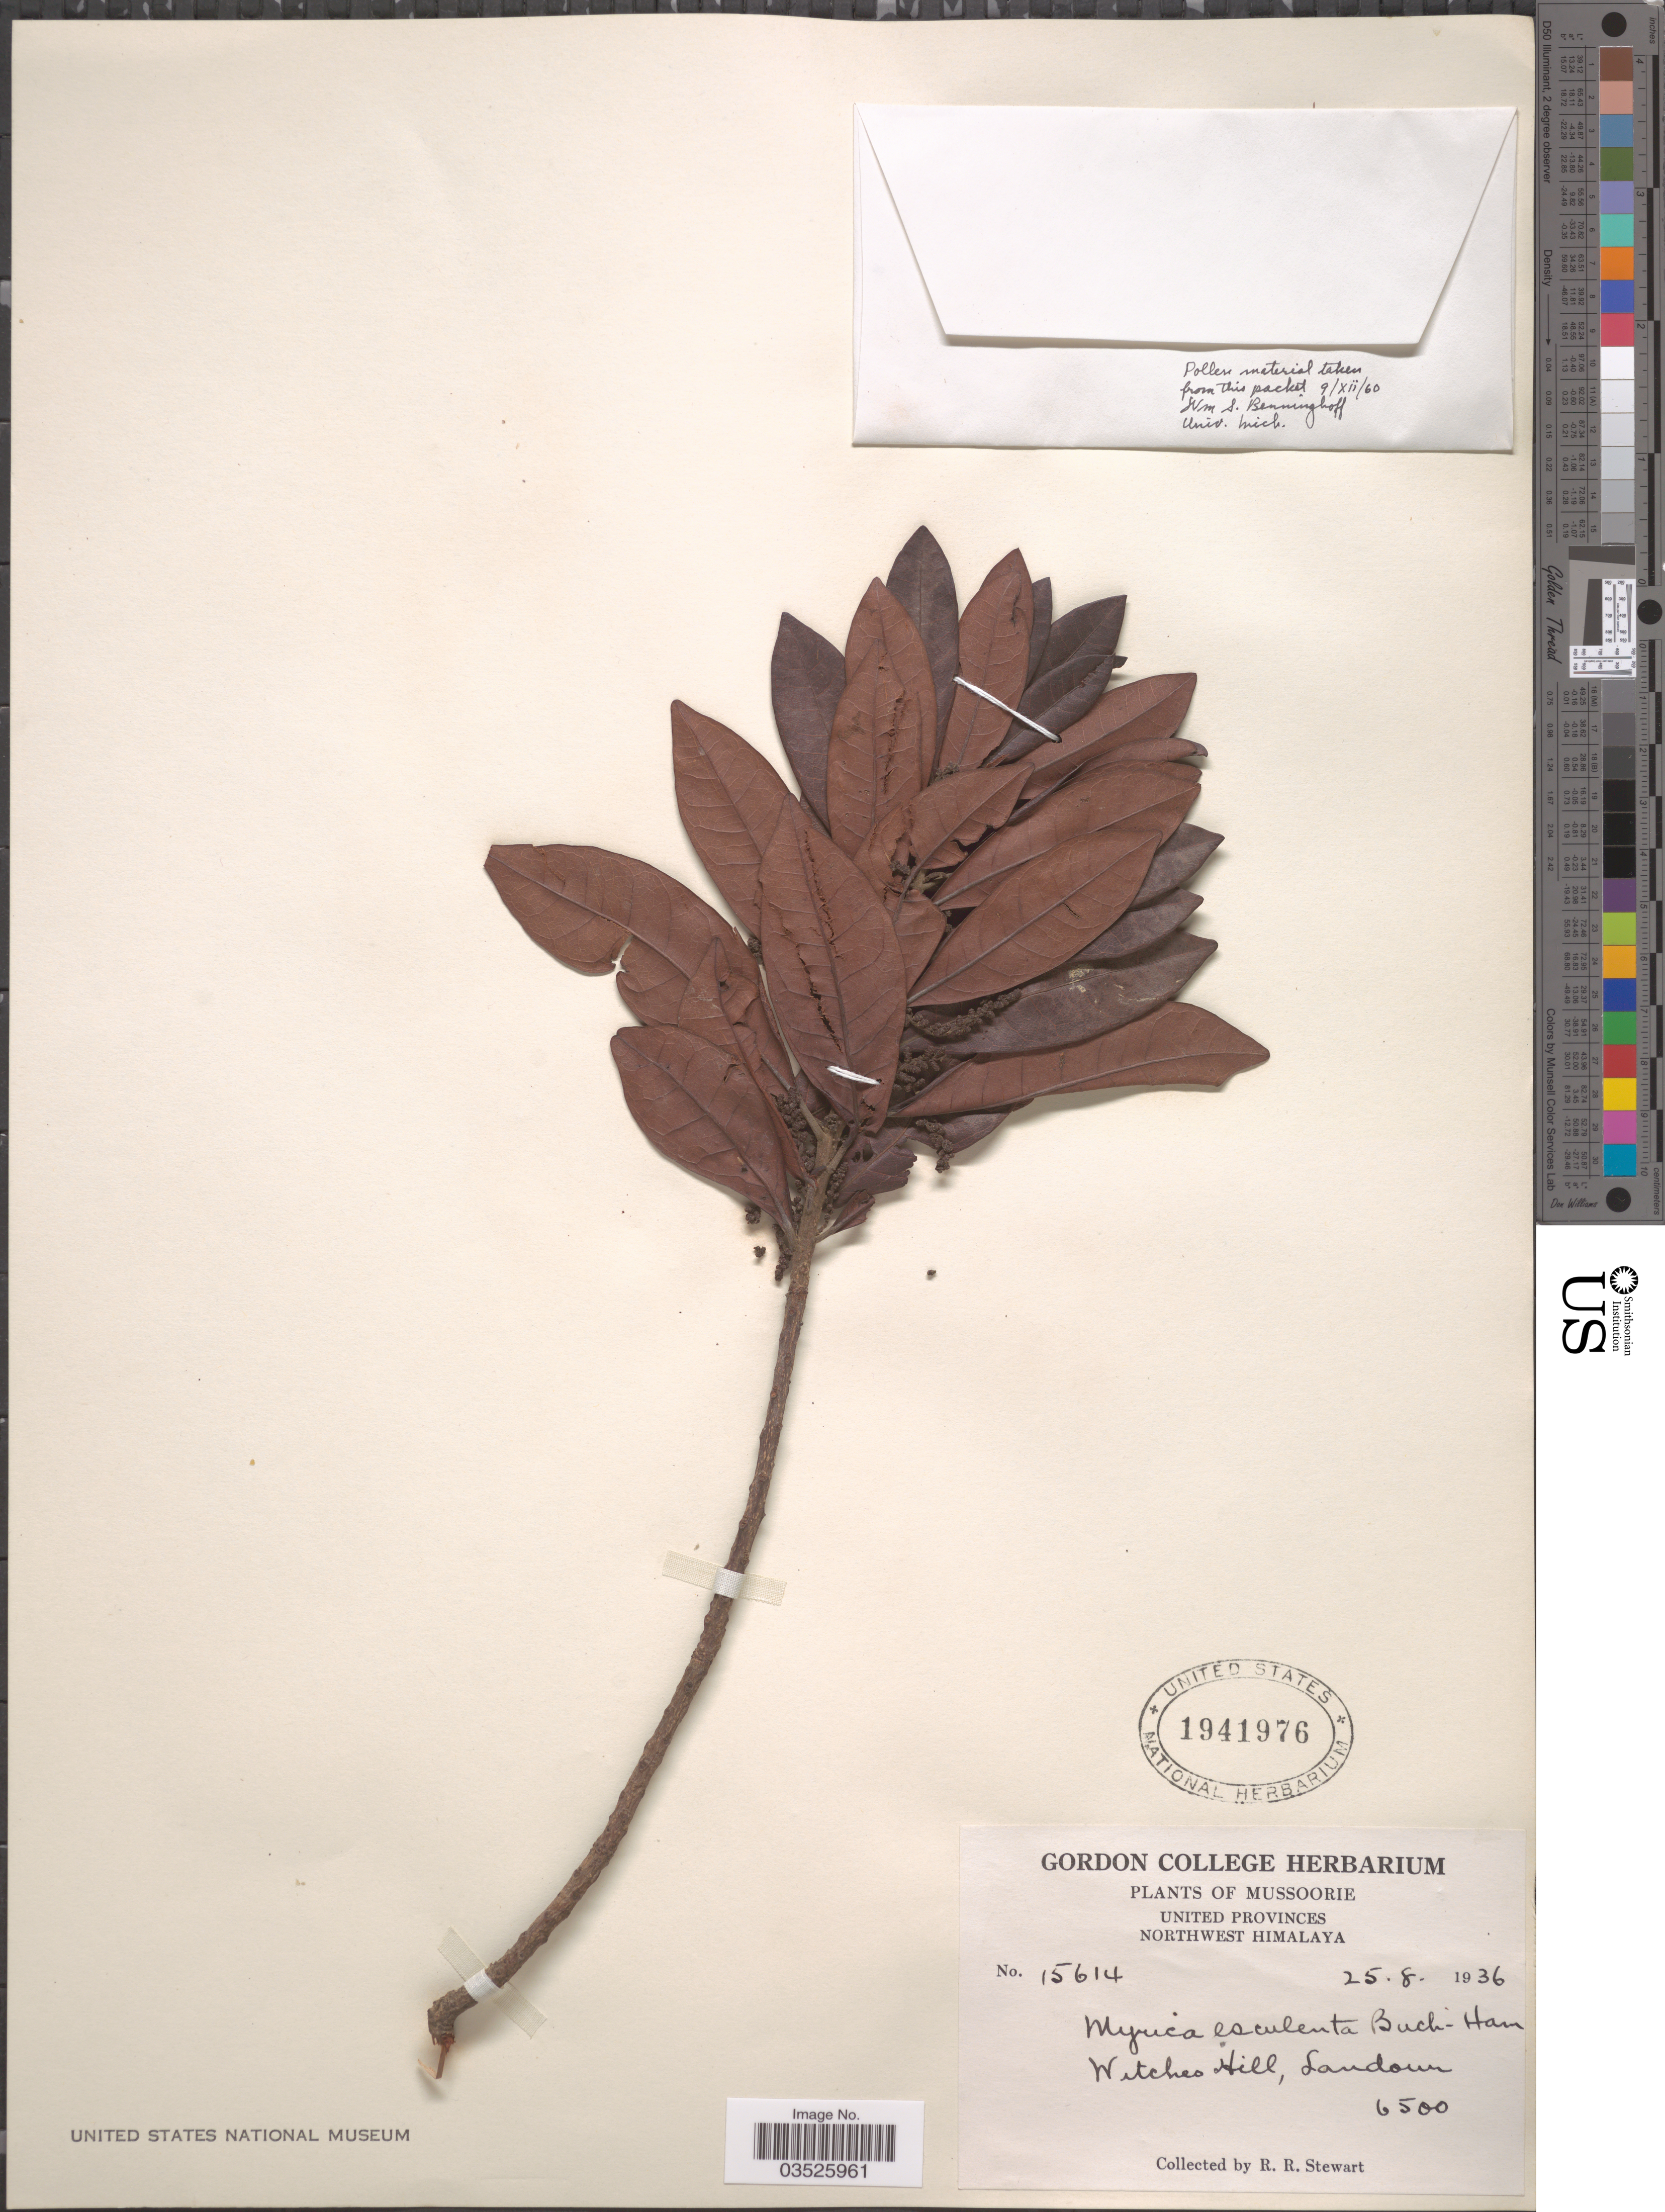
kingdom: Plantae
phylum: Tracheophyta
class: Magnoliopsida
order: Fagales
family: Myricaceae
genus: Morella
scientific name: Morella esculenta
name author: (Buch.-Ham. ex D. Don) I.M. Turner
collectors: R. Stewart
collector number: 15614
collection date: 1936-08-25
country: India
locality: Mussoorie. United Provinces. Northwest Himalaya. Witches Hill, Landour.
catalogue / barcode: US 1941976